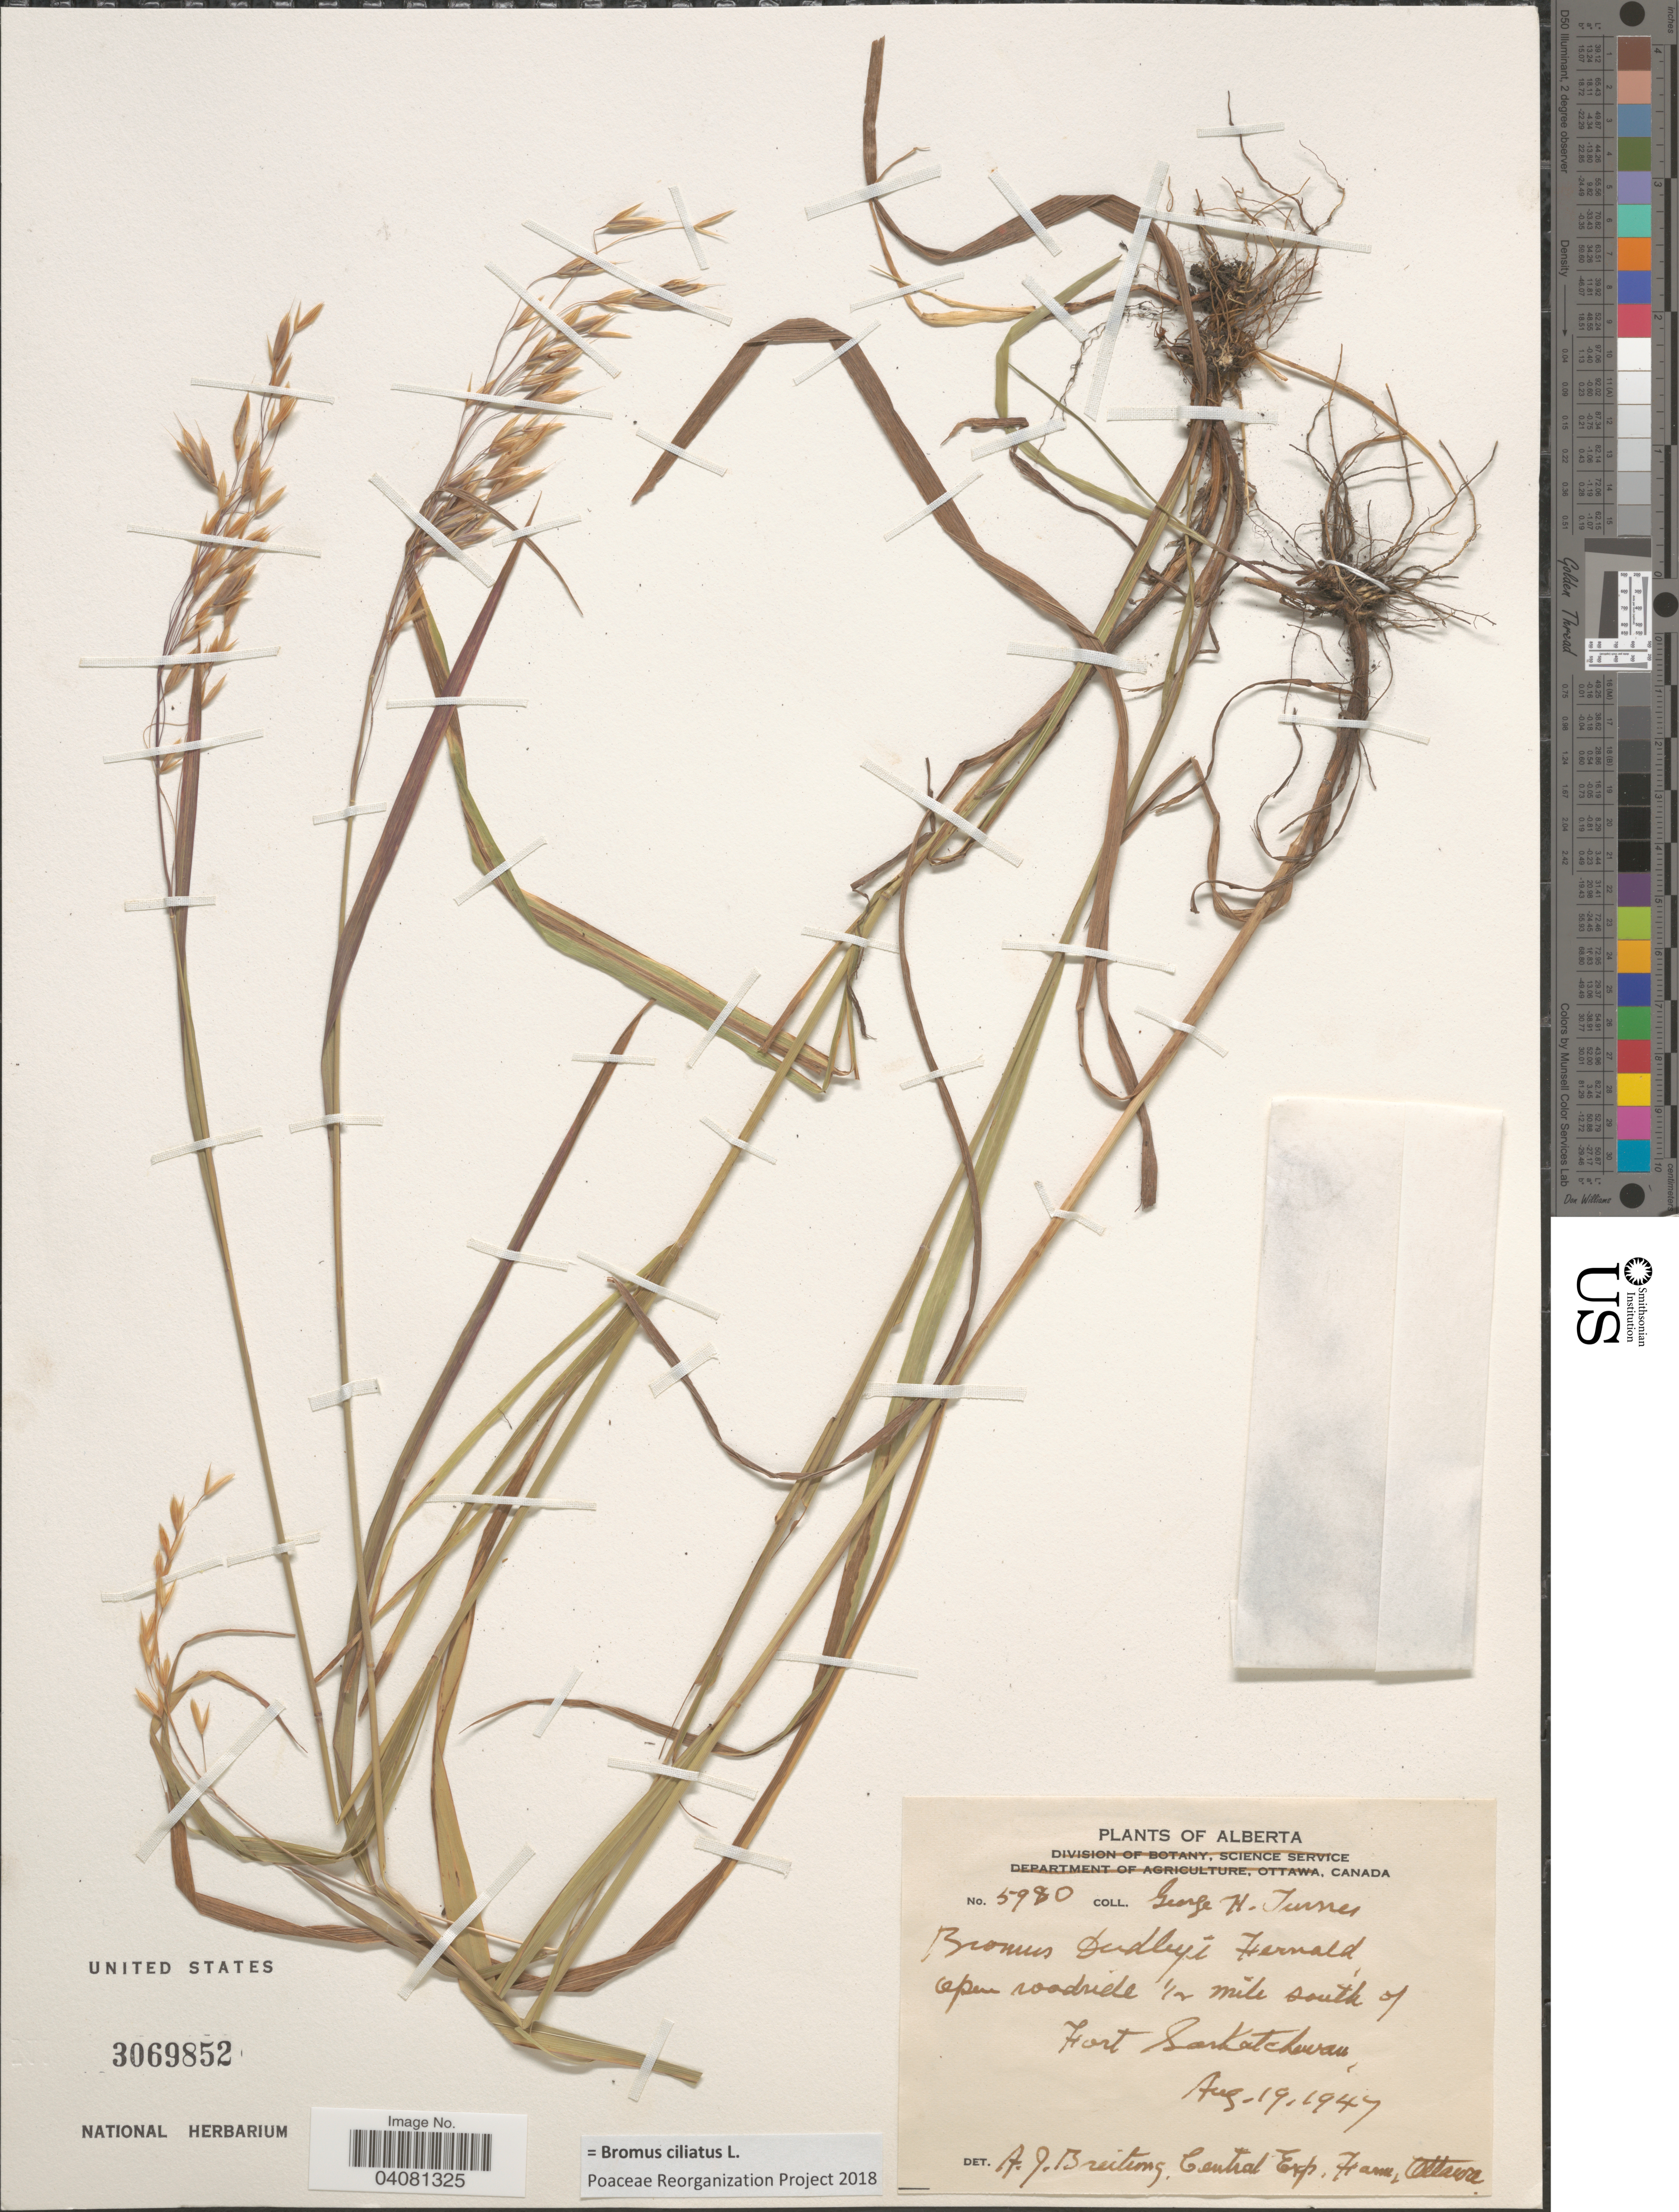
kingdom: Plantae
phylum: Tracheophyta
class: Liliopsida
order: Poales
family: Poaceae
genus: Bromus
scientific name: Bromus ciliatus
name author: L.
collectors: G. H. Turner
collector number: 5980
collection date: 1947-08-19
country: Canada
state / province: Alberta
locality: Open roadside ½ mile south of Fort Saskatchewan.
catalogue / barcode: US 3069852